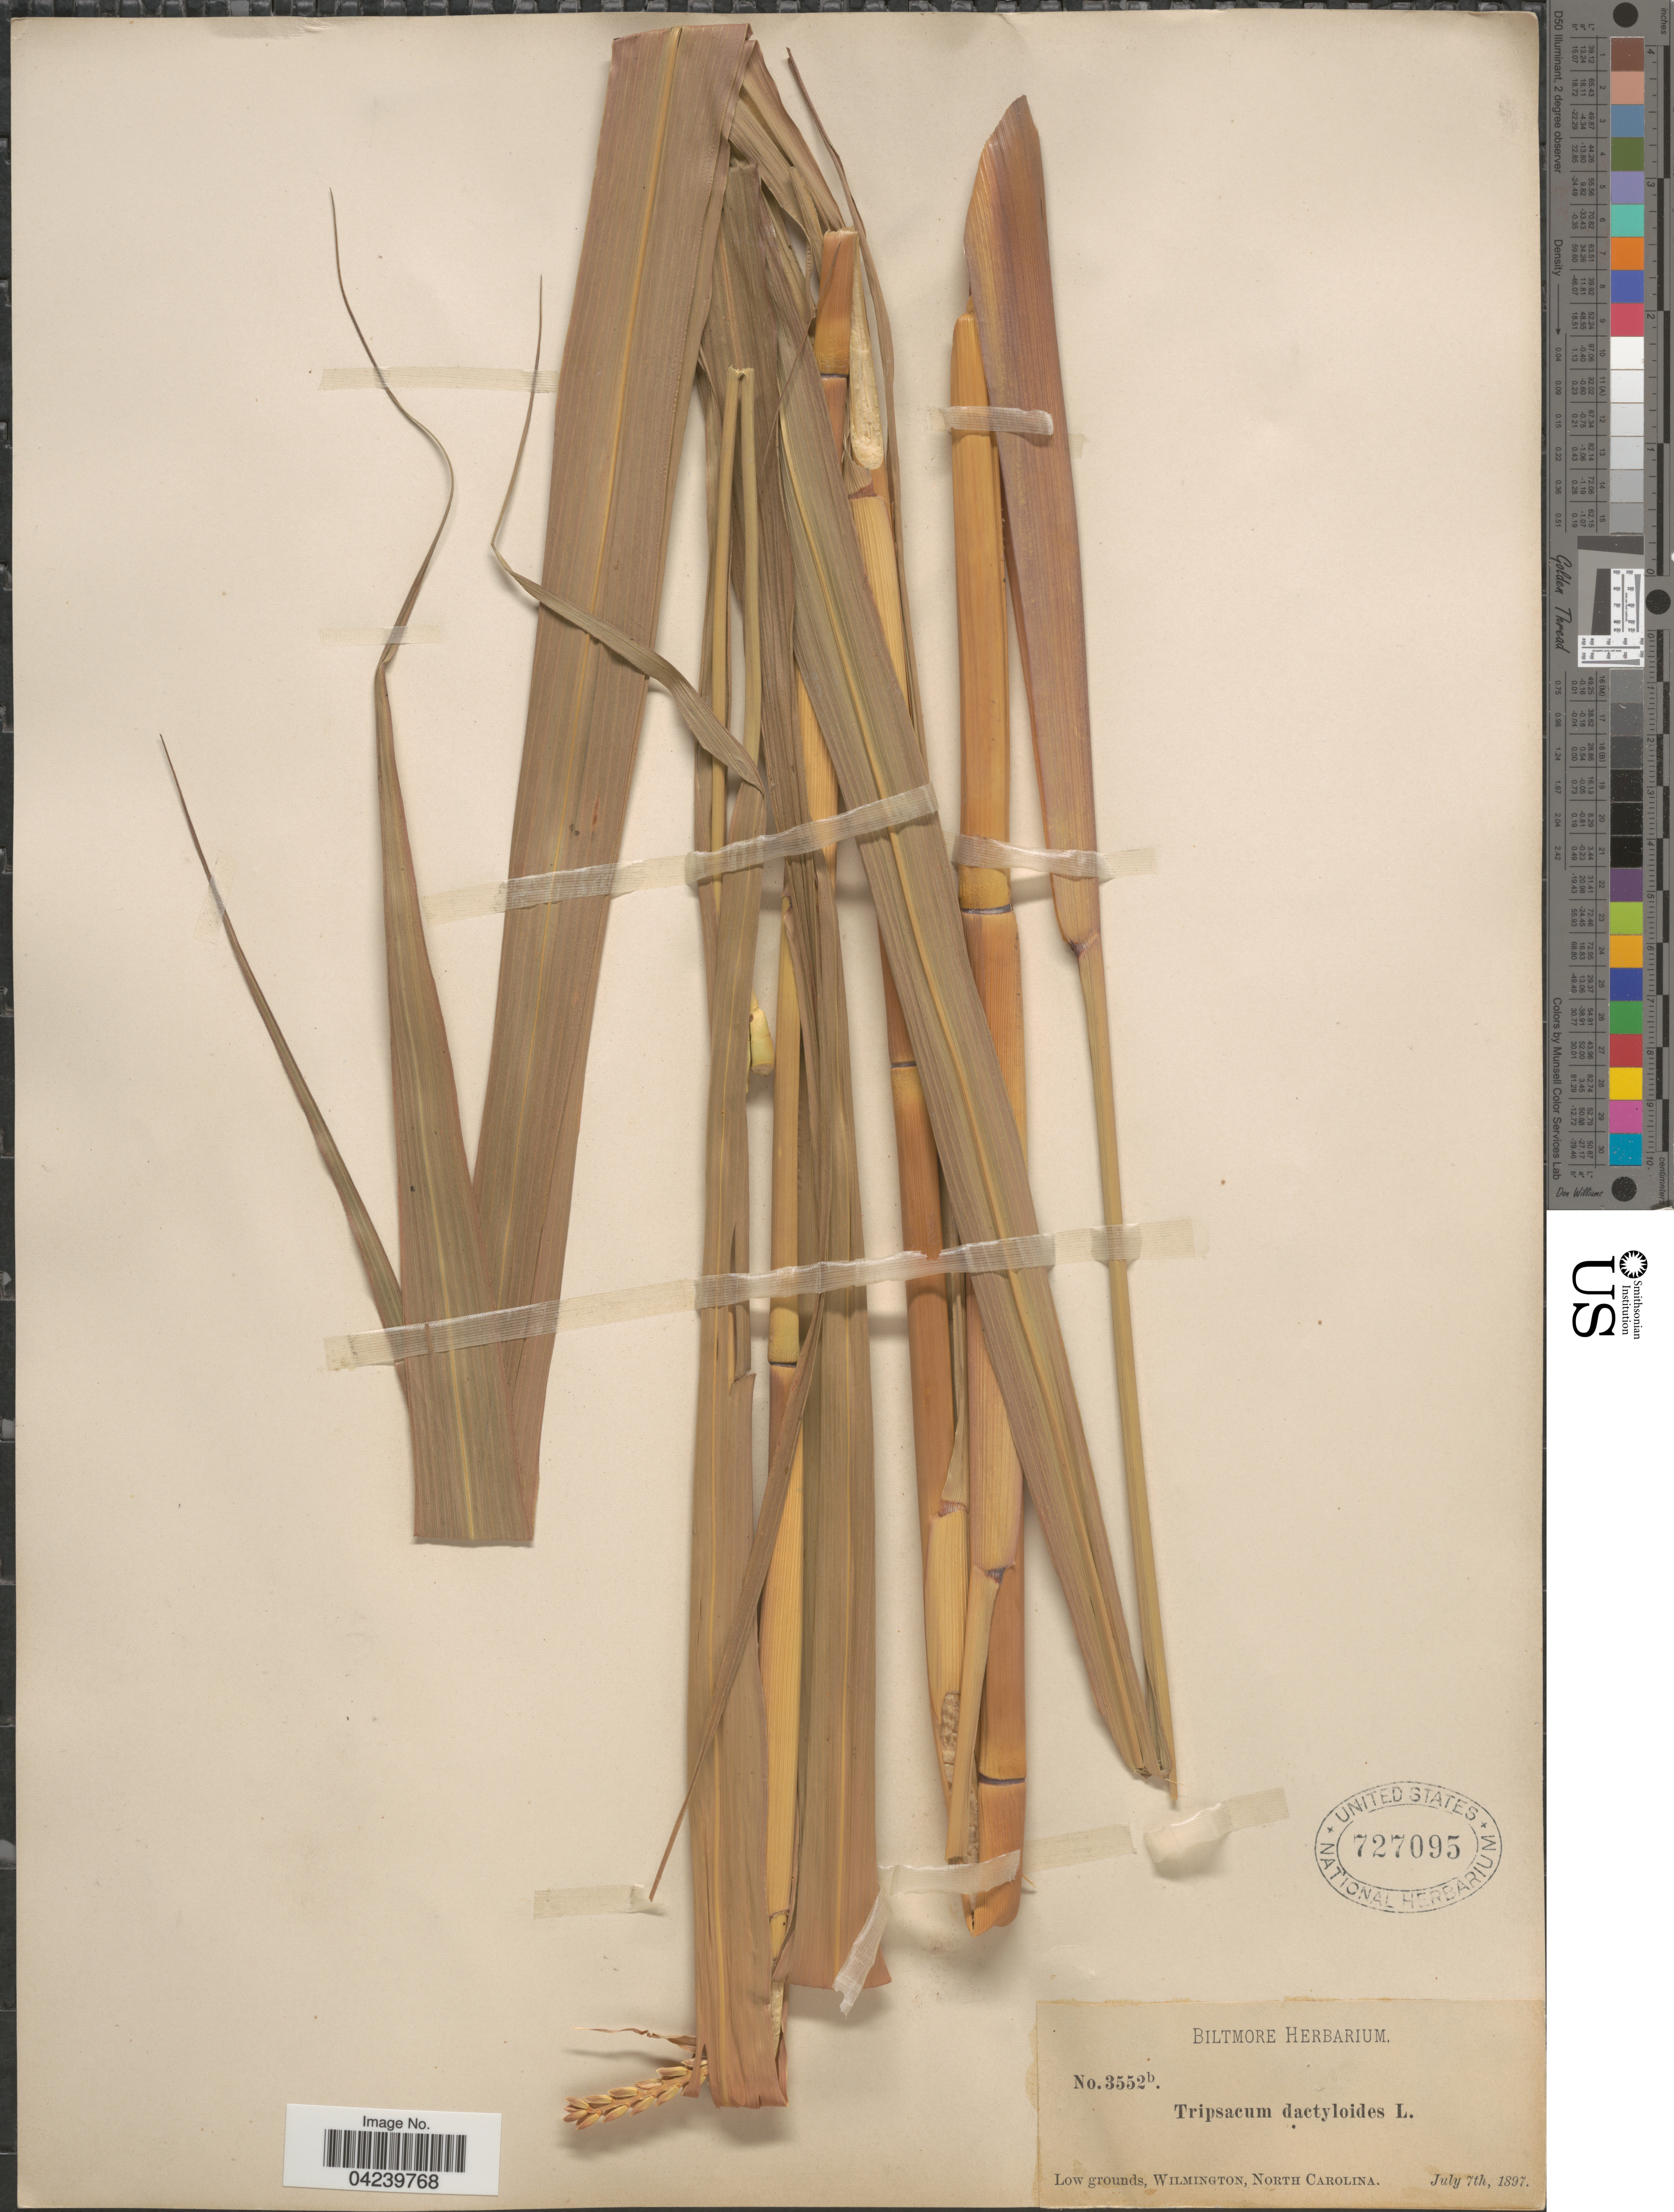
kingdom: Plantae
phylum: Tracheophyta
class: Liliopsida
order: Poales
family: Poaceae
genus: Tripsacum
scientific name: Tripsacum dactyloides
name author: (L.) L.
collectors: ex herb. Biltmore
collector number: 3552b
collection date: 1897-07-07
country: United States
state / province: North Carolina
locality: Low grounds, Wilmington.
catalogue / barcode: US 727095